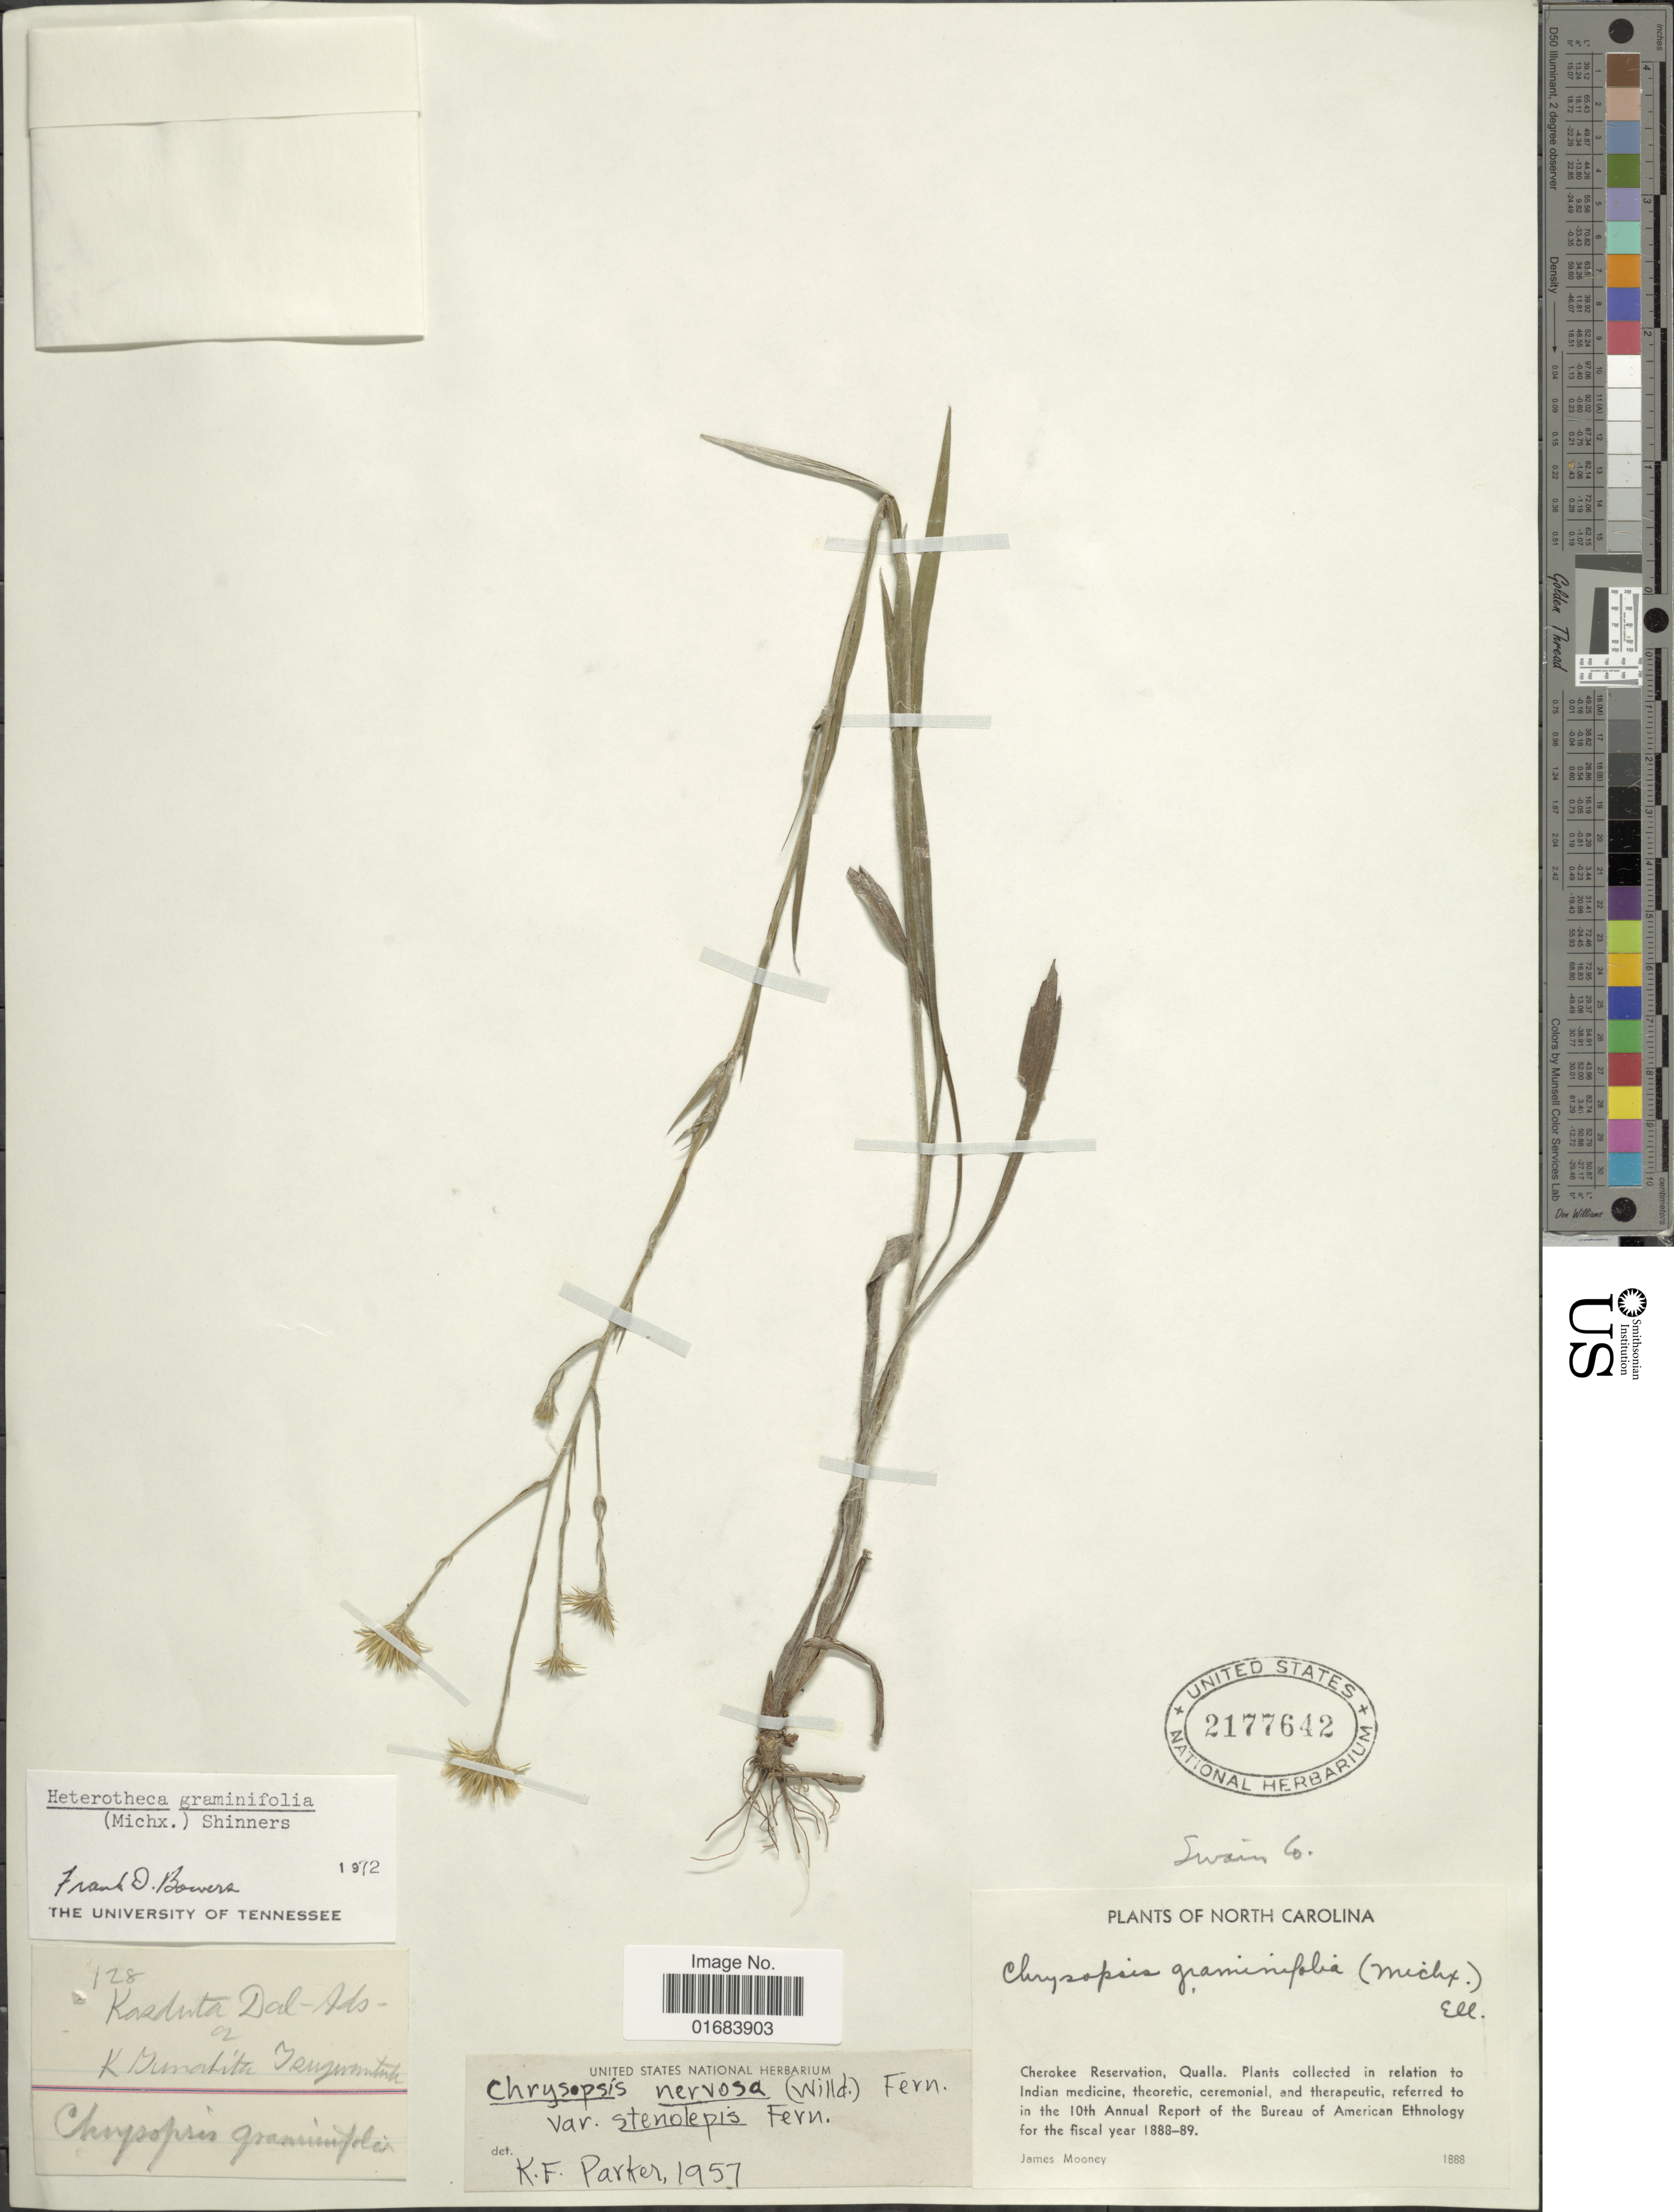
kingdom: Plantae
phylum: Tracheophyta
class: Magnoliopsida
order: Asterales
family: Asteraceae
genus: Pityopsis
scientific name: Pityopsis graminifolia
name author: (Michx.) Nutt.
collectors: J. Mooney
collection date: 1888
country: United States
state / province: North Carolina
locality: Cherokee Reservation, Qualla. Plants collected in relation to Indian medicine, theoretic, ceremonial, and therapeutic, referred to in the 10th Annual Report of the Bureau of American Ethnology for the fiscal year 1888-1889.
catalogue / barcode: US 2177642